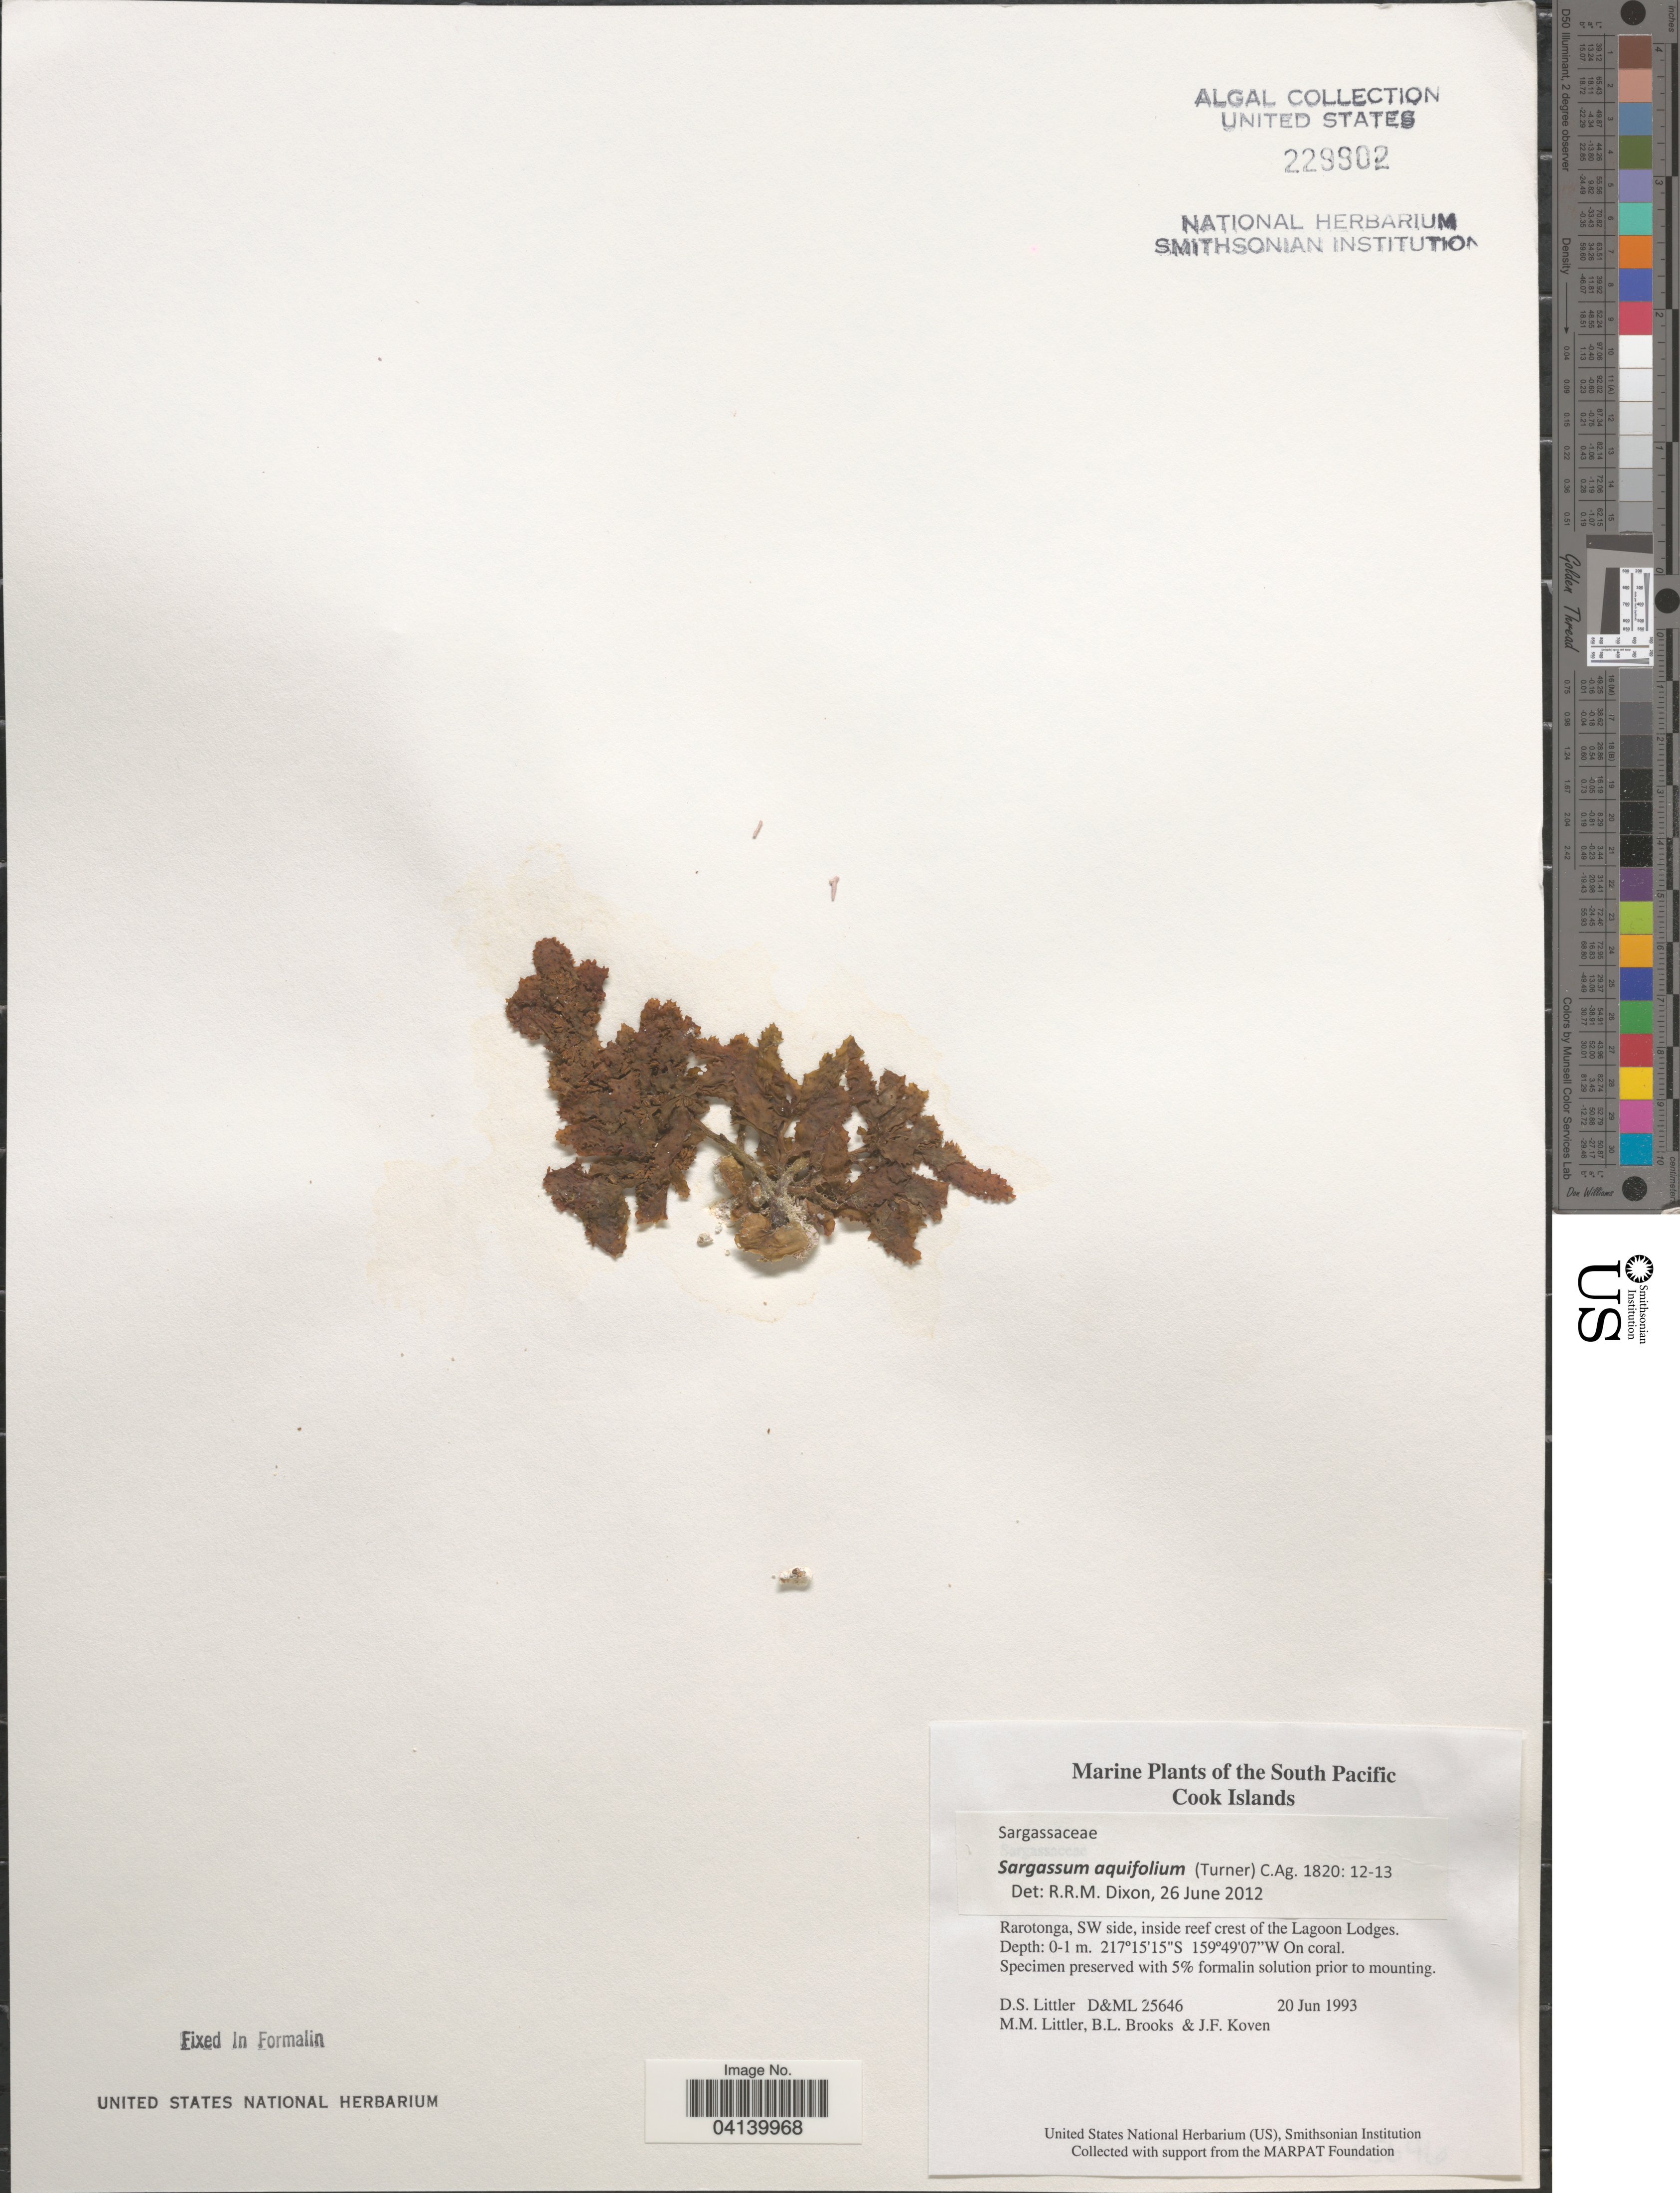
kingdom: Chromista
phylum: Ochrophyta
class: Phaeophyceae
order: Fucales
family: Sargassaceae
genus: Sargassum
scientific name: Sargassum aquifolium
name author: (Turner) C. Agardh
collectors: D. S. Littler, B. Brooks & J. Koven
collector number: D&ML25646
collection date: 1993-06-20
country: Cook Islands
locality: South Pacific Cook Islands. Rarotonga, SW side, inside reef crest of the Lagoon Lodges.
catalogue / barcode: US 229902